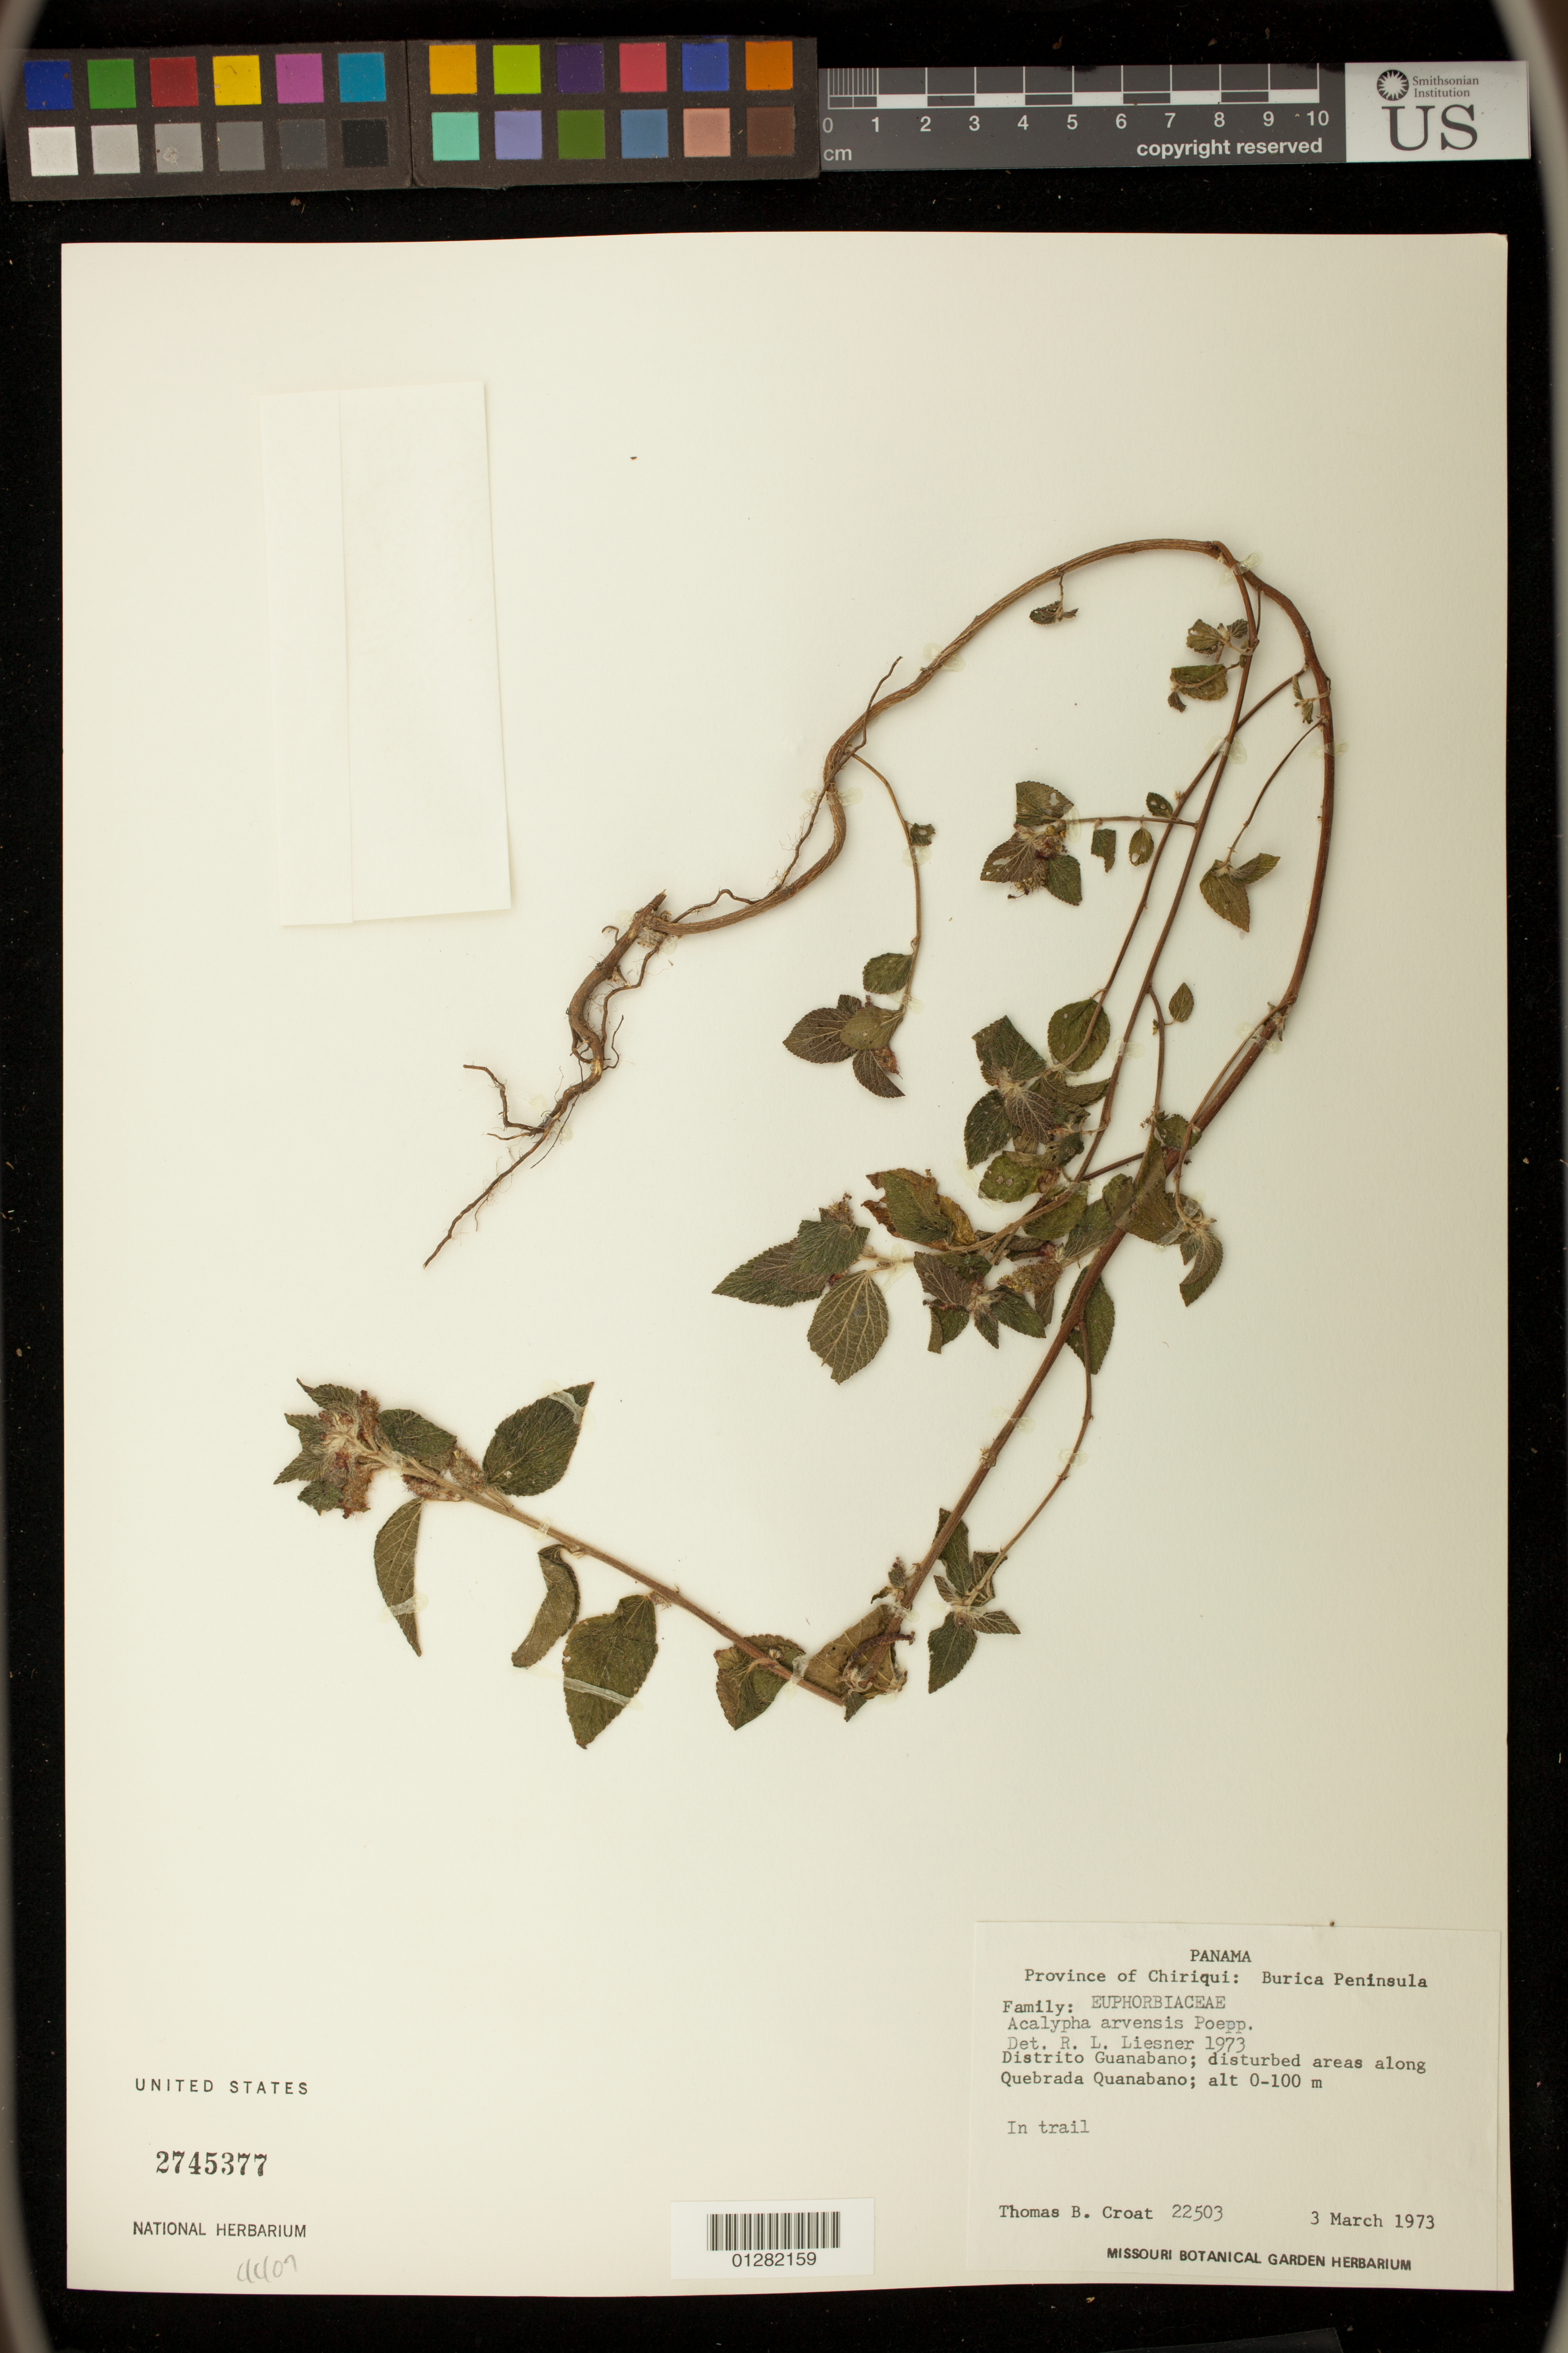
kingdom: Plantae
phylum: Tracheophyta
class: Magnoliopsida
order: Malpighiales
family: Euphorbiaceae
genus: Acalypha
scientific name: Acalypha arvensis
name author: Poepp.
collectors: T. B. Croat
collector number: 22503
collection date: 1973-03-03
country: Panama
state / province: Chiriqui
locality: Burica Peninsula, Distrito Guanabano;disturbed areas along Quebrada Quanabano, in trail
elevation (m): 0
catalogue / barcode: US 2745377